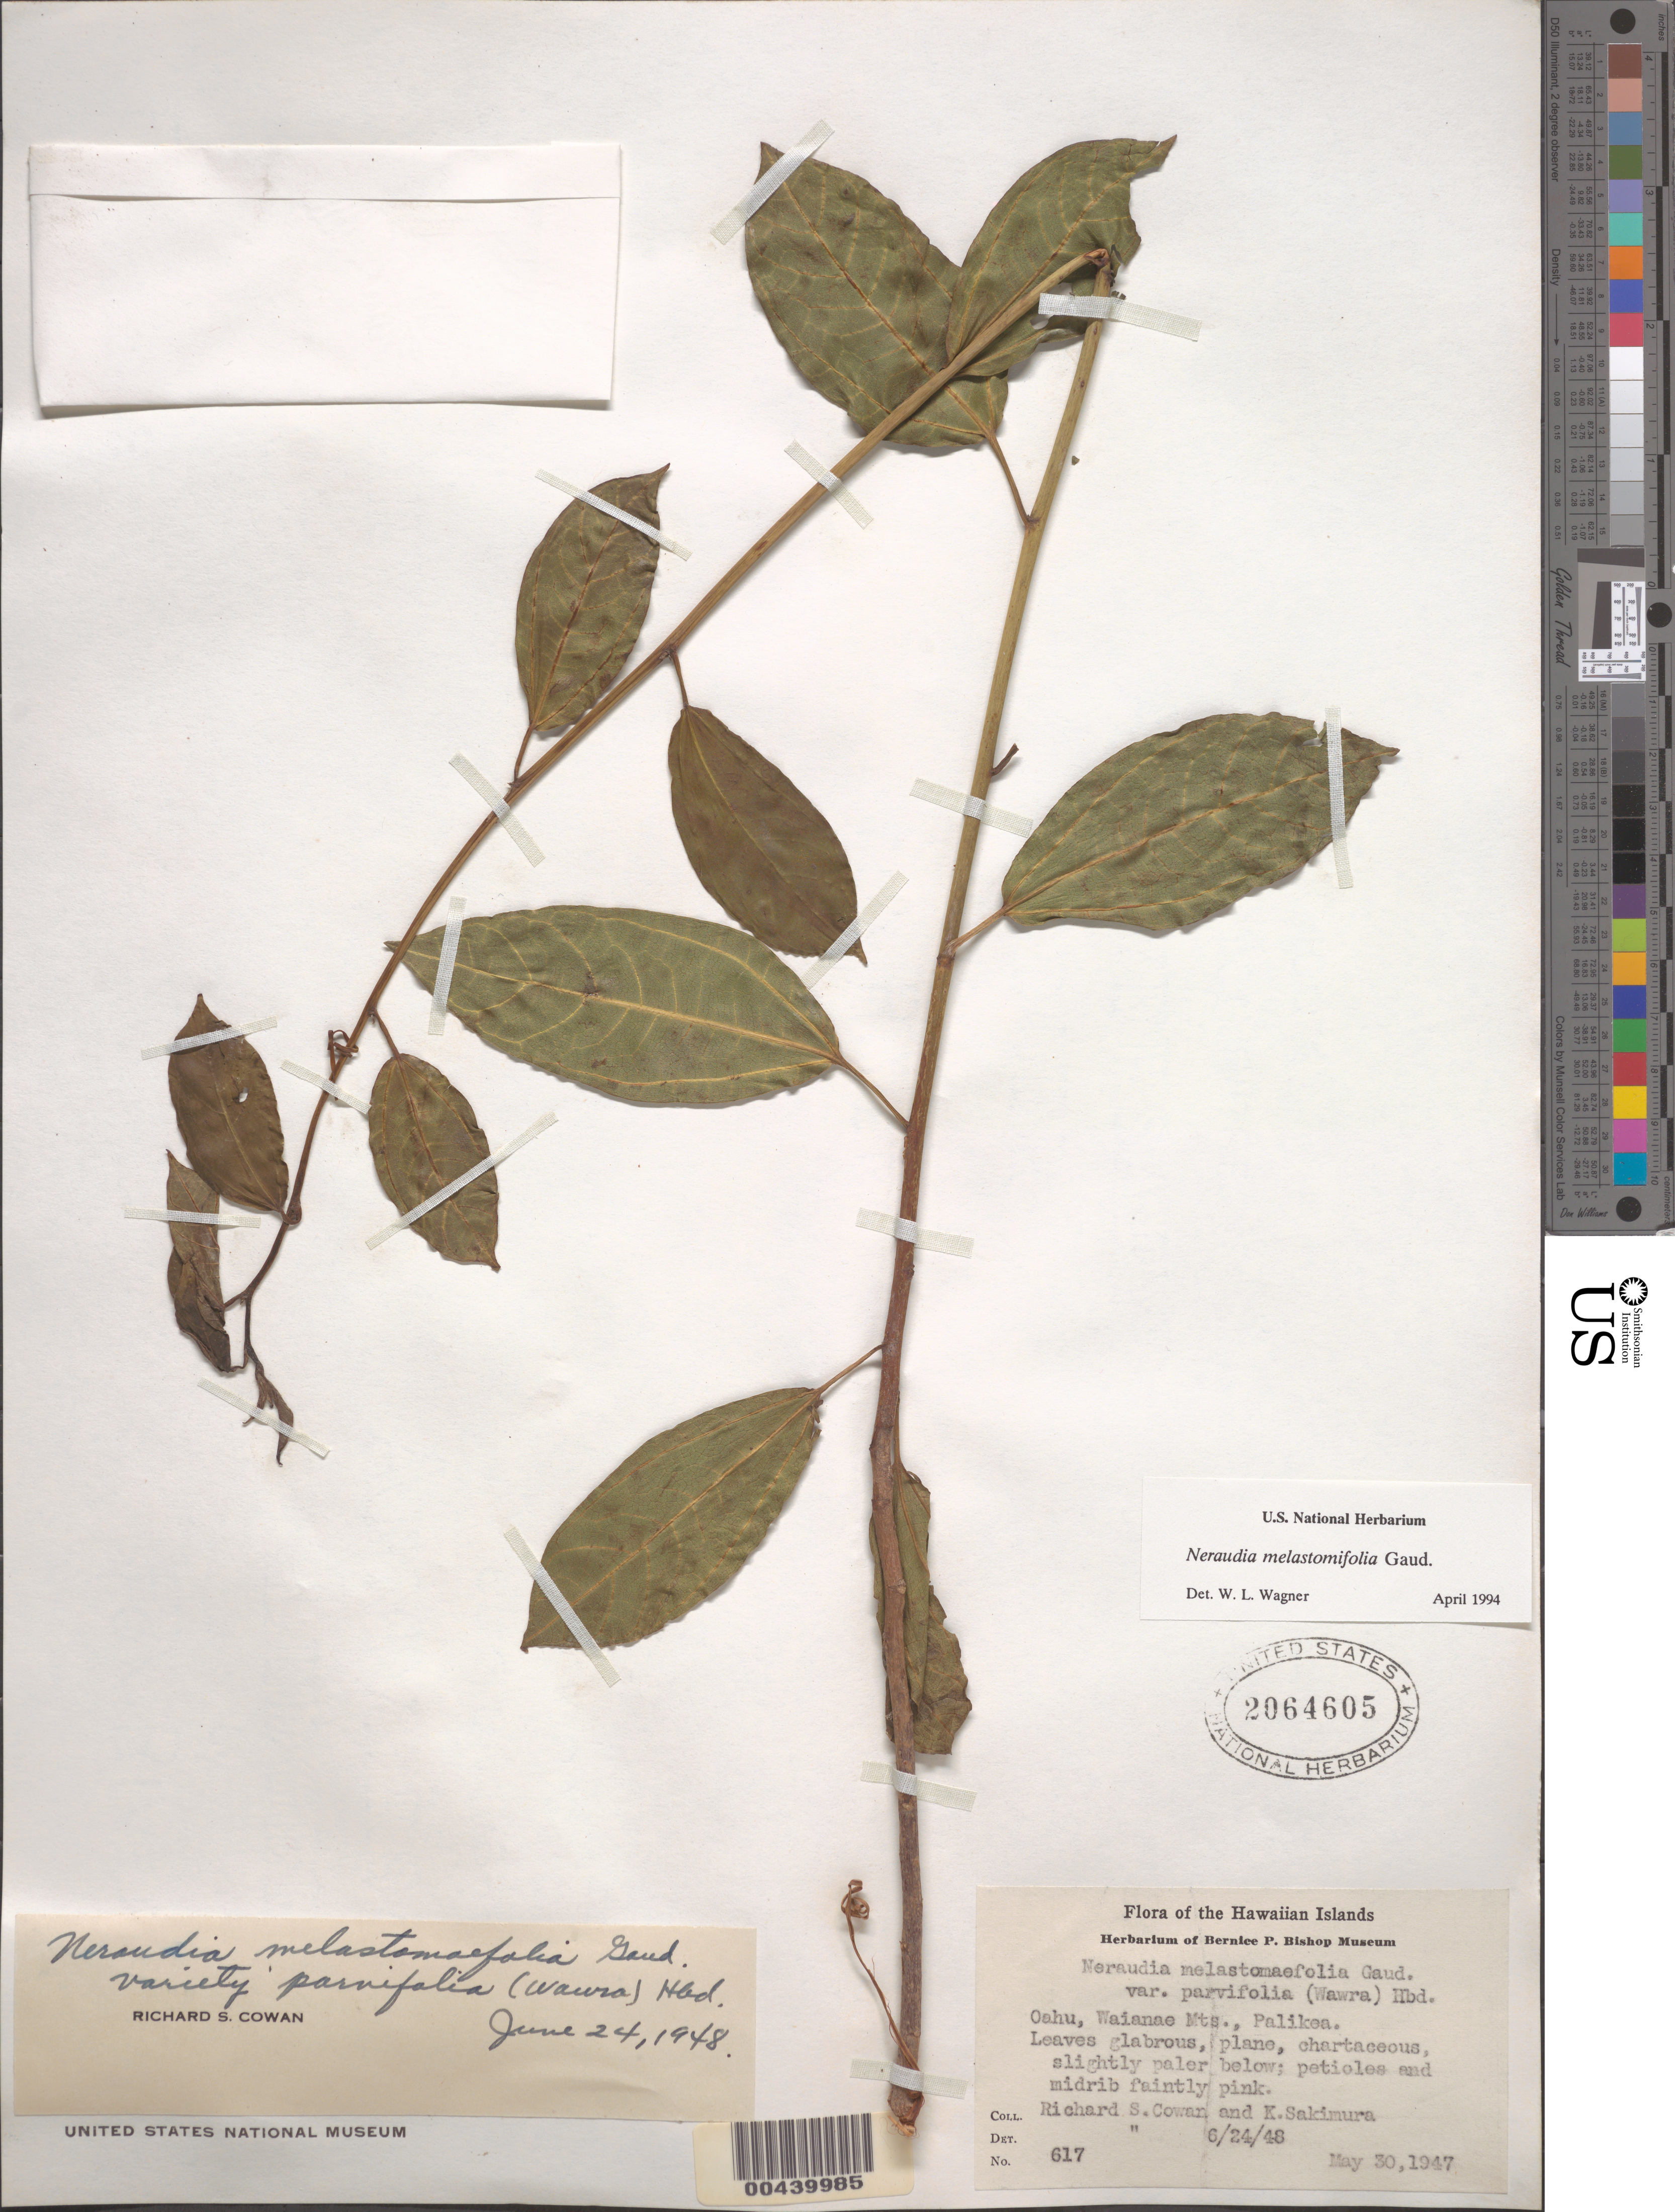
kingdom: Plantae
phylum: Tracheophyta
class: Magnoliopsida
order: Rosales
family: Urticaceae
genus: Neraudia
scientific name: Neraudia melastomifolia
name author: Gaudich.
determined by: Wagner, W. L., (BOT), Smithsonian Institution - National Museum of Natural History (UNITED STATES)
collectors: R. S. Cowan & K. Sakimura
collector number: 617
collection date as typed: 30 May 1947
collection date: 1947-05-30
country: United States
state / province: Hawaii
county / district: Honolulu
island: Oahu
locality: Waianae Mountains, Palikea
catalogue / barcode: US 2064605